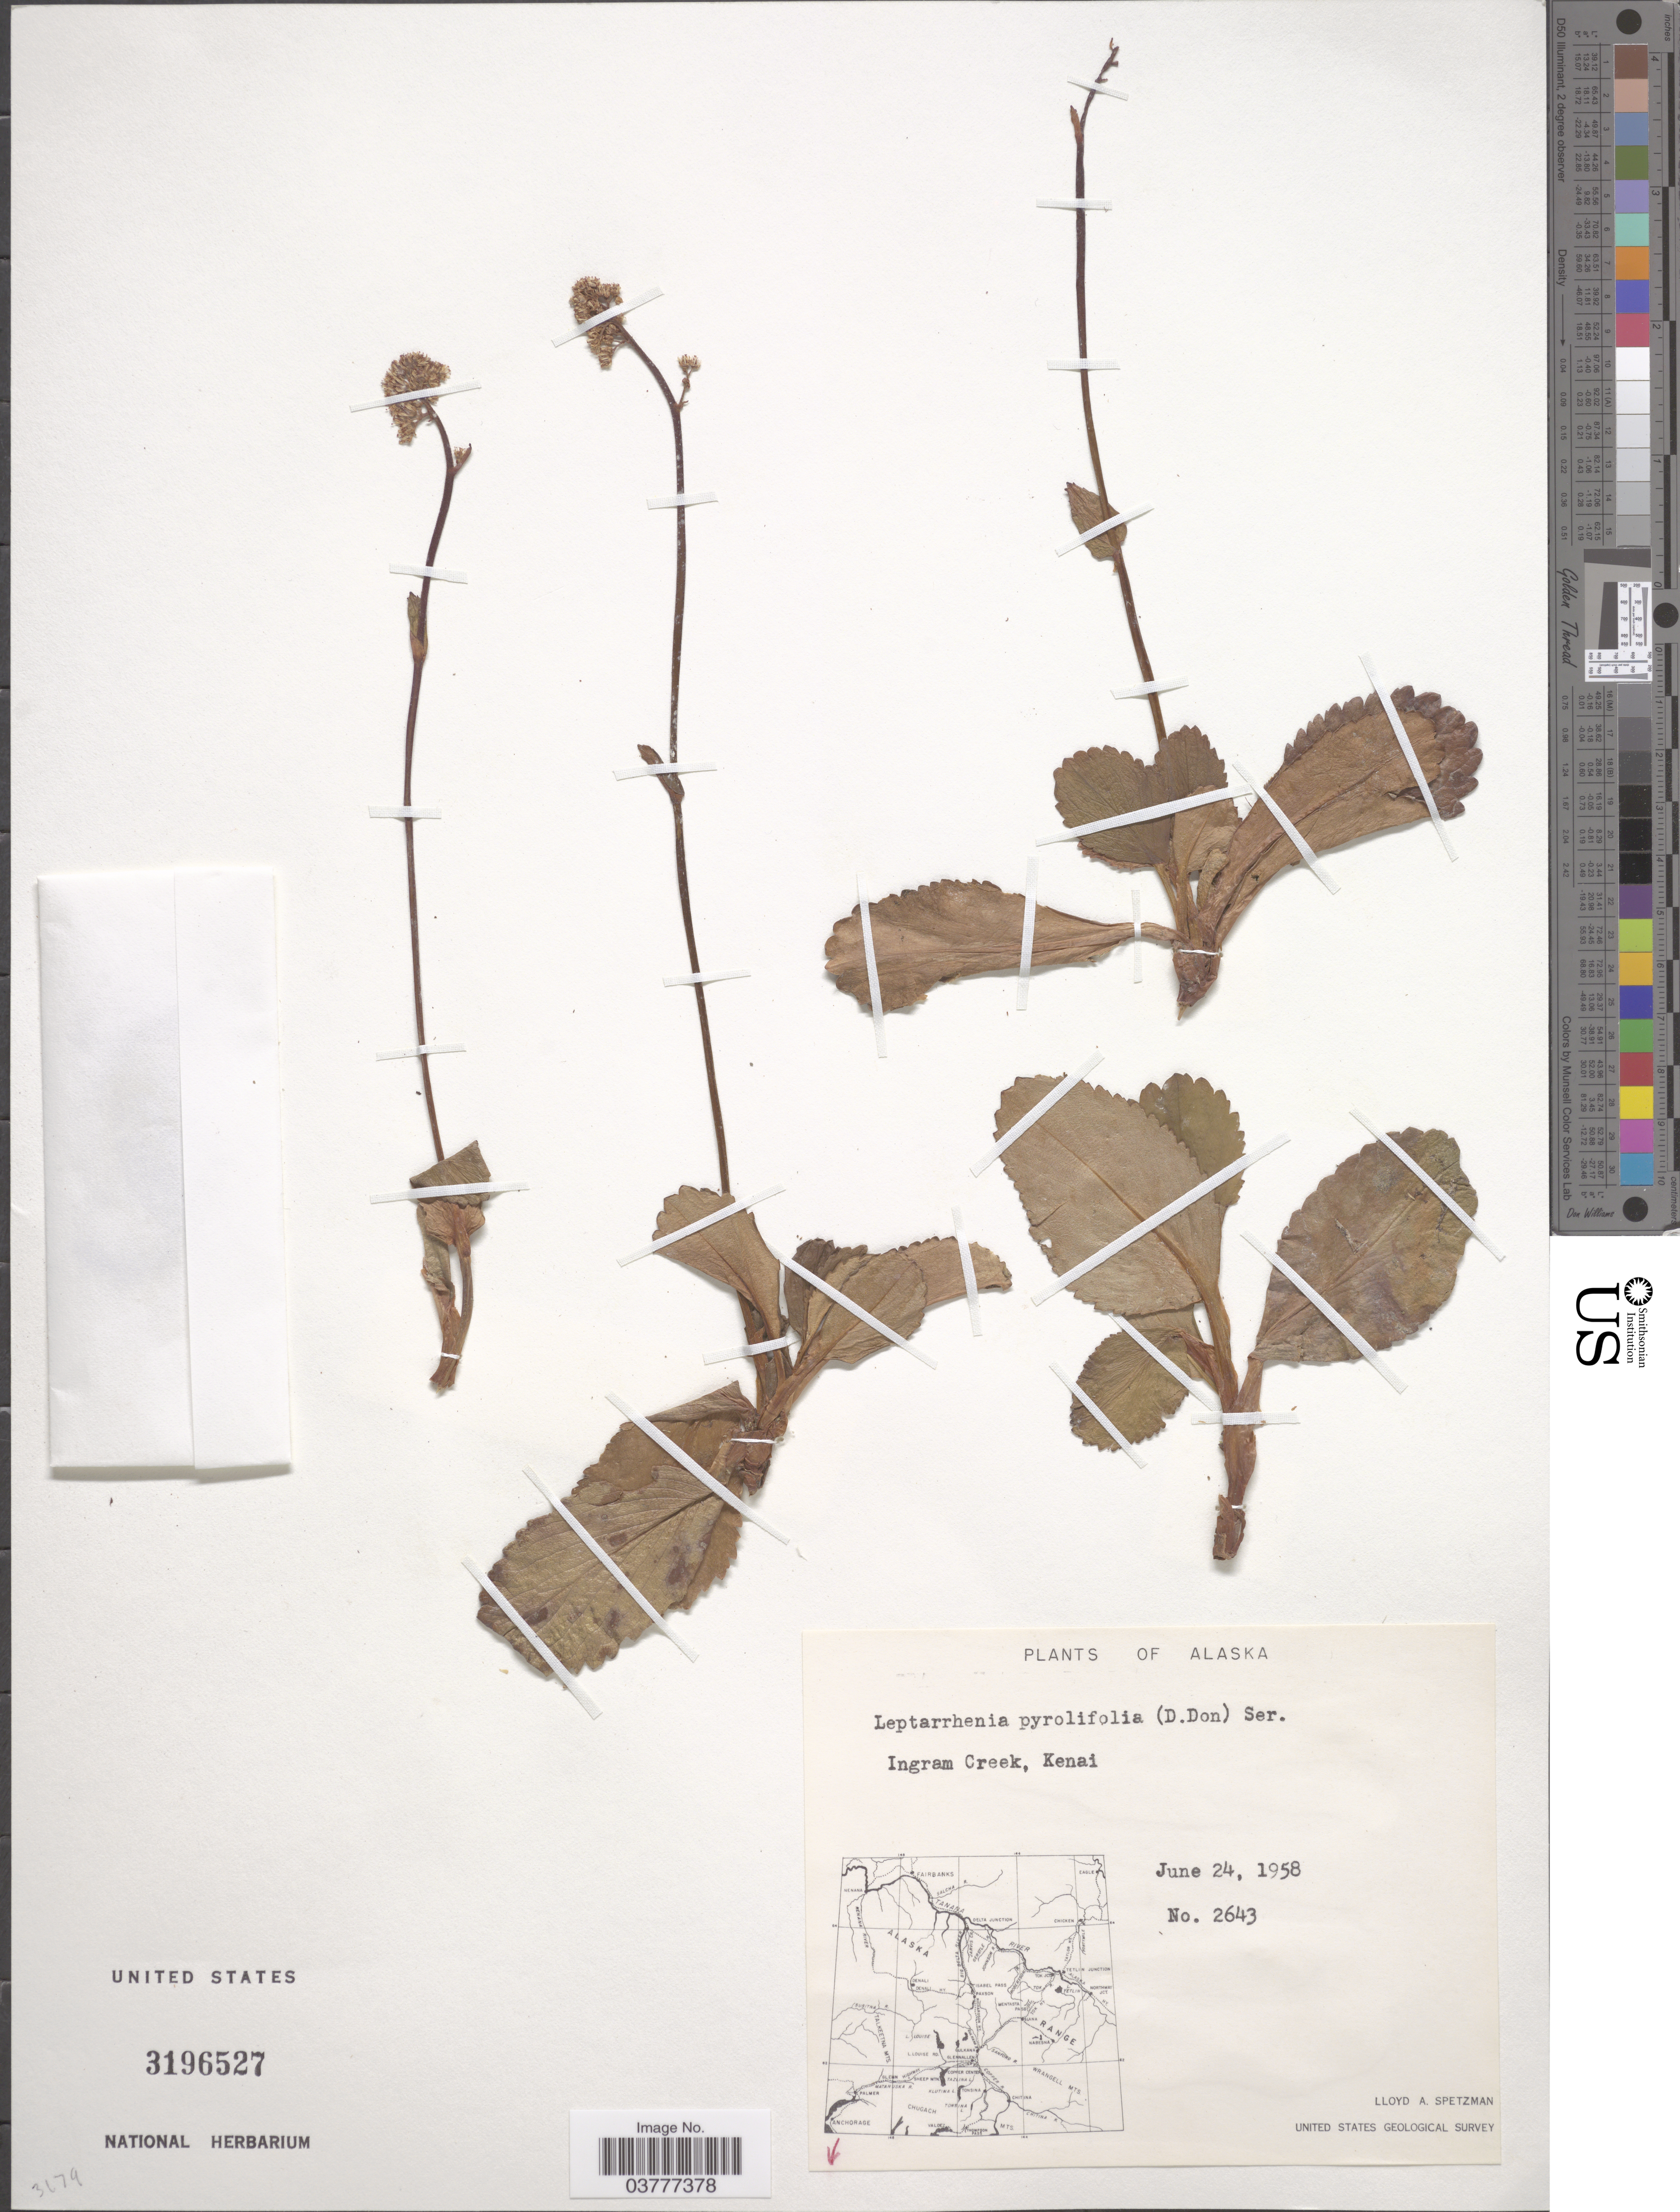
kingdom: Plantae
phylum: Tracheophyta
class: Magnoliopsida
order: Saxifragales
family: Saxifragaceae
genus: Leptarrhena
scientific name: Leptarrhena pyrolifolia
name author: (D. Don) Ser.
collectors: L. Spetzman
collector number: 2643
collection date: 1958-06-24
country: United States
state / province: Alaska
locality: Ingram Creek, Kenai.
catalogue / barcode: US 3196527